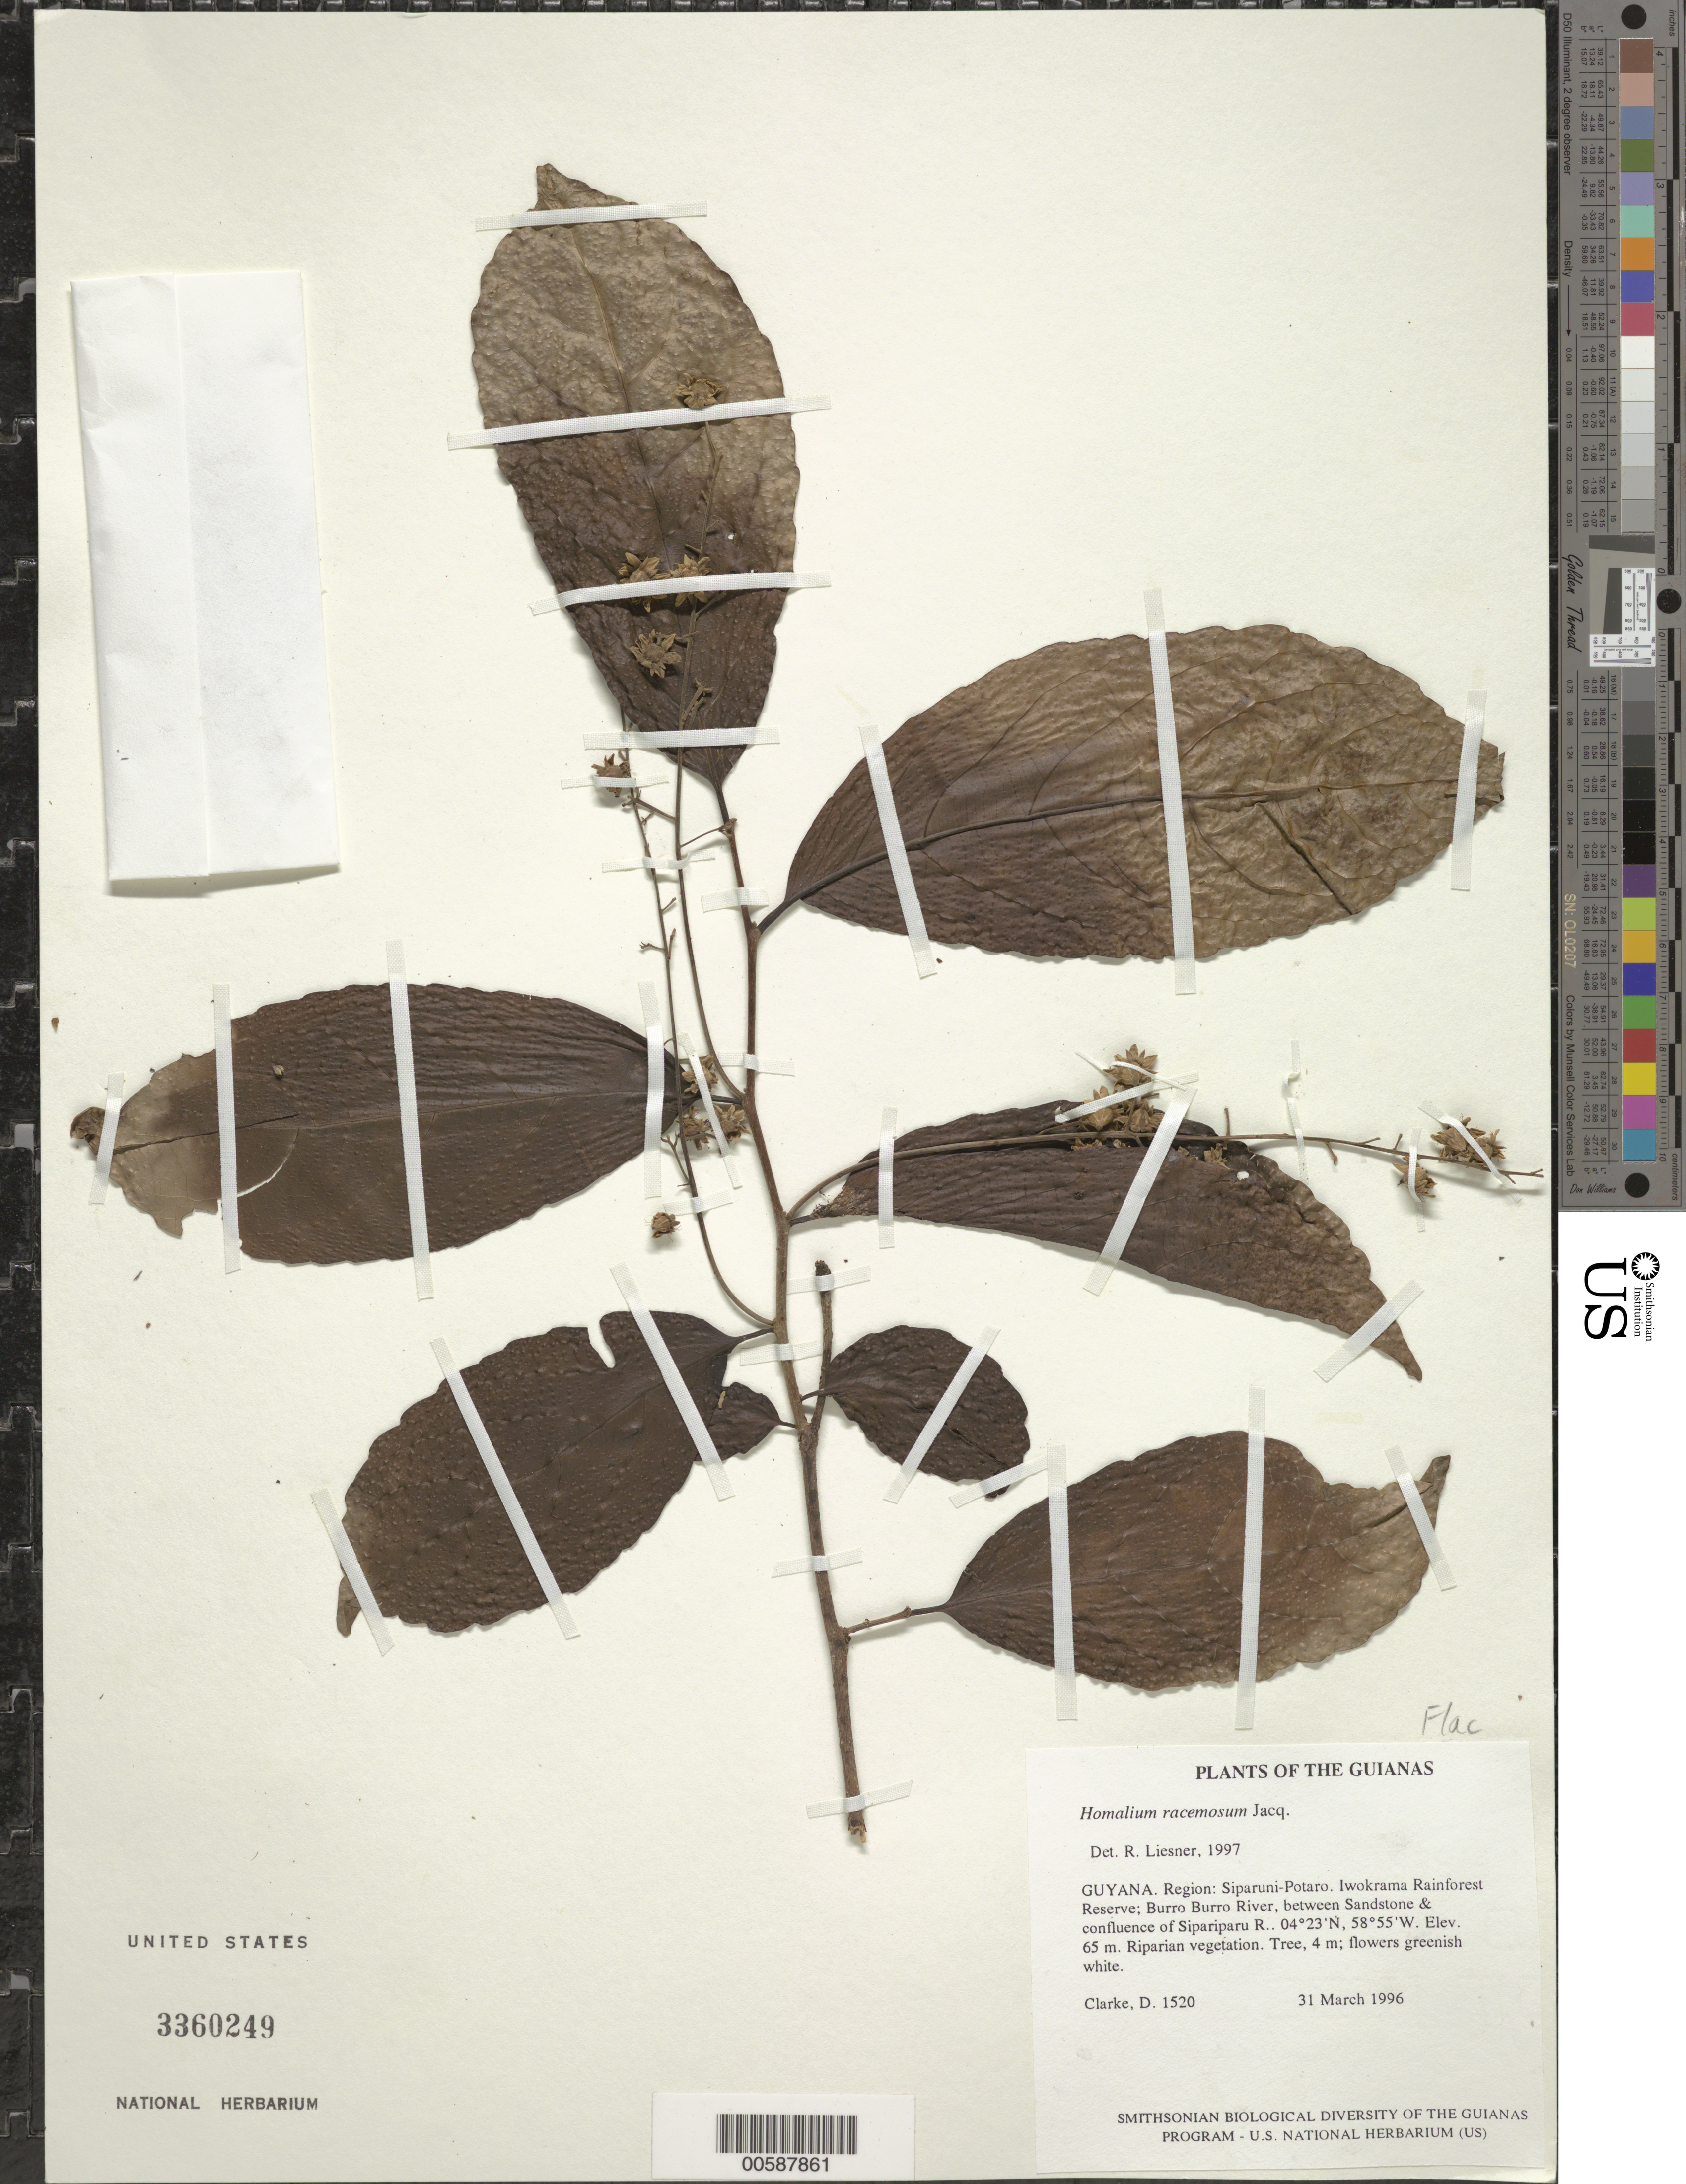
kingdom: Plantae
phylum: Tracheophyta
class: Magnoliopsida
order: Malpighiales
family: Salicaceae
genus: Homalium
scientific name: Homalium racemosum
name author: Jacq.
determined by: Liesner, R. L.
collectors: H. D. Clarke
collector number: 1520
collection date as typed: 31 March 1996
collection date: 1996-03-31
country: Guyana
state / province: Potaro-Siparuni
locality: Iwokrama Rainforest Reserve; Burro Burro River, between Sandstone & confluence of Sipariparu R.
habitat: Riparian vegetation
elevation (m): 65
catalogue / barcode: US 3360249